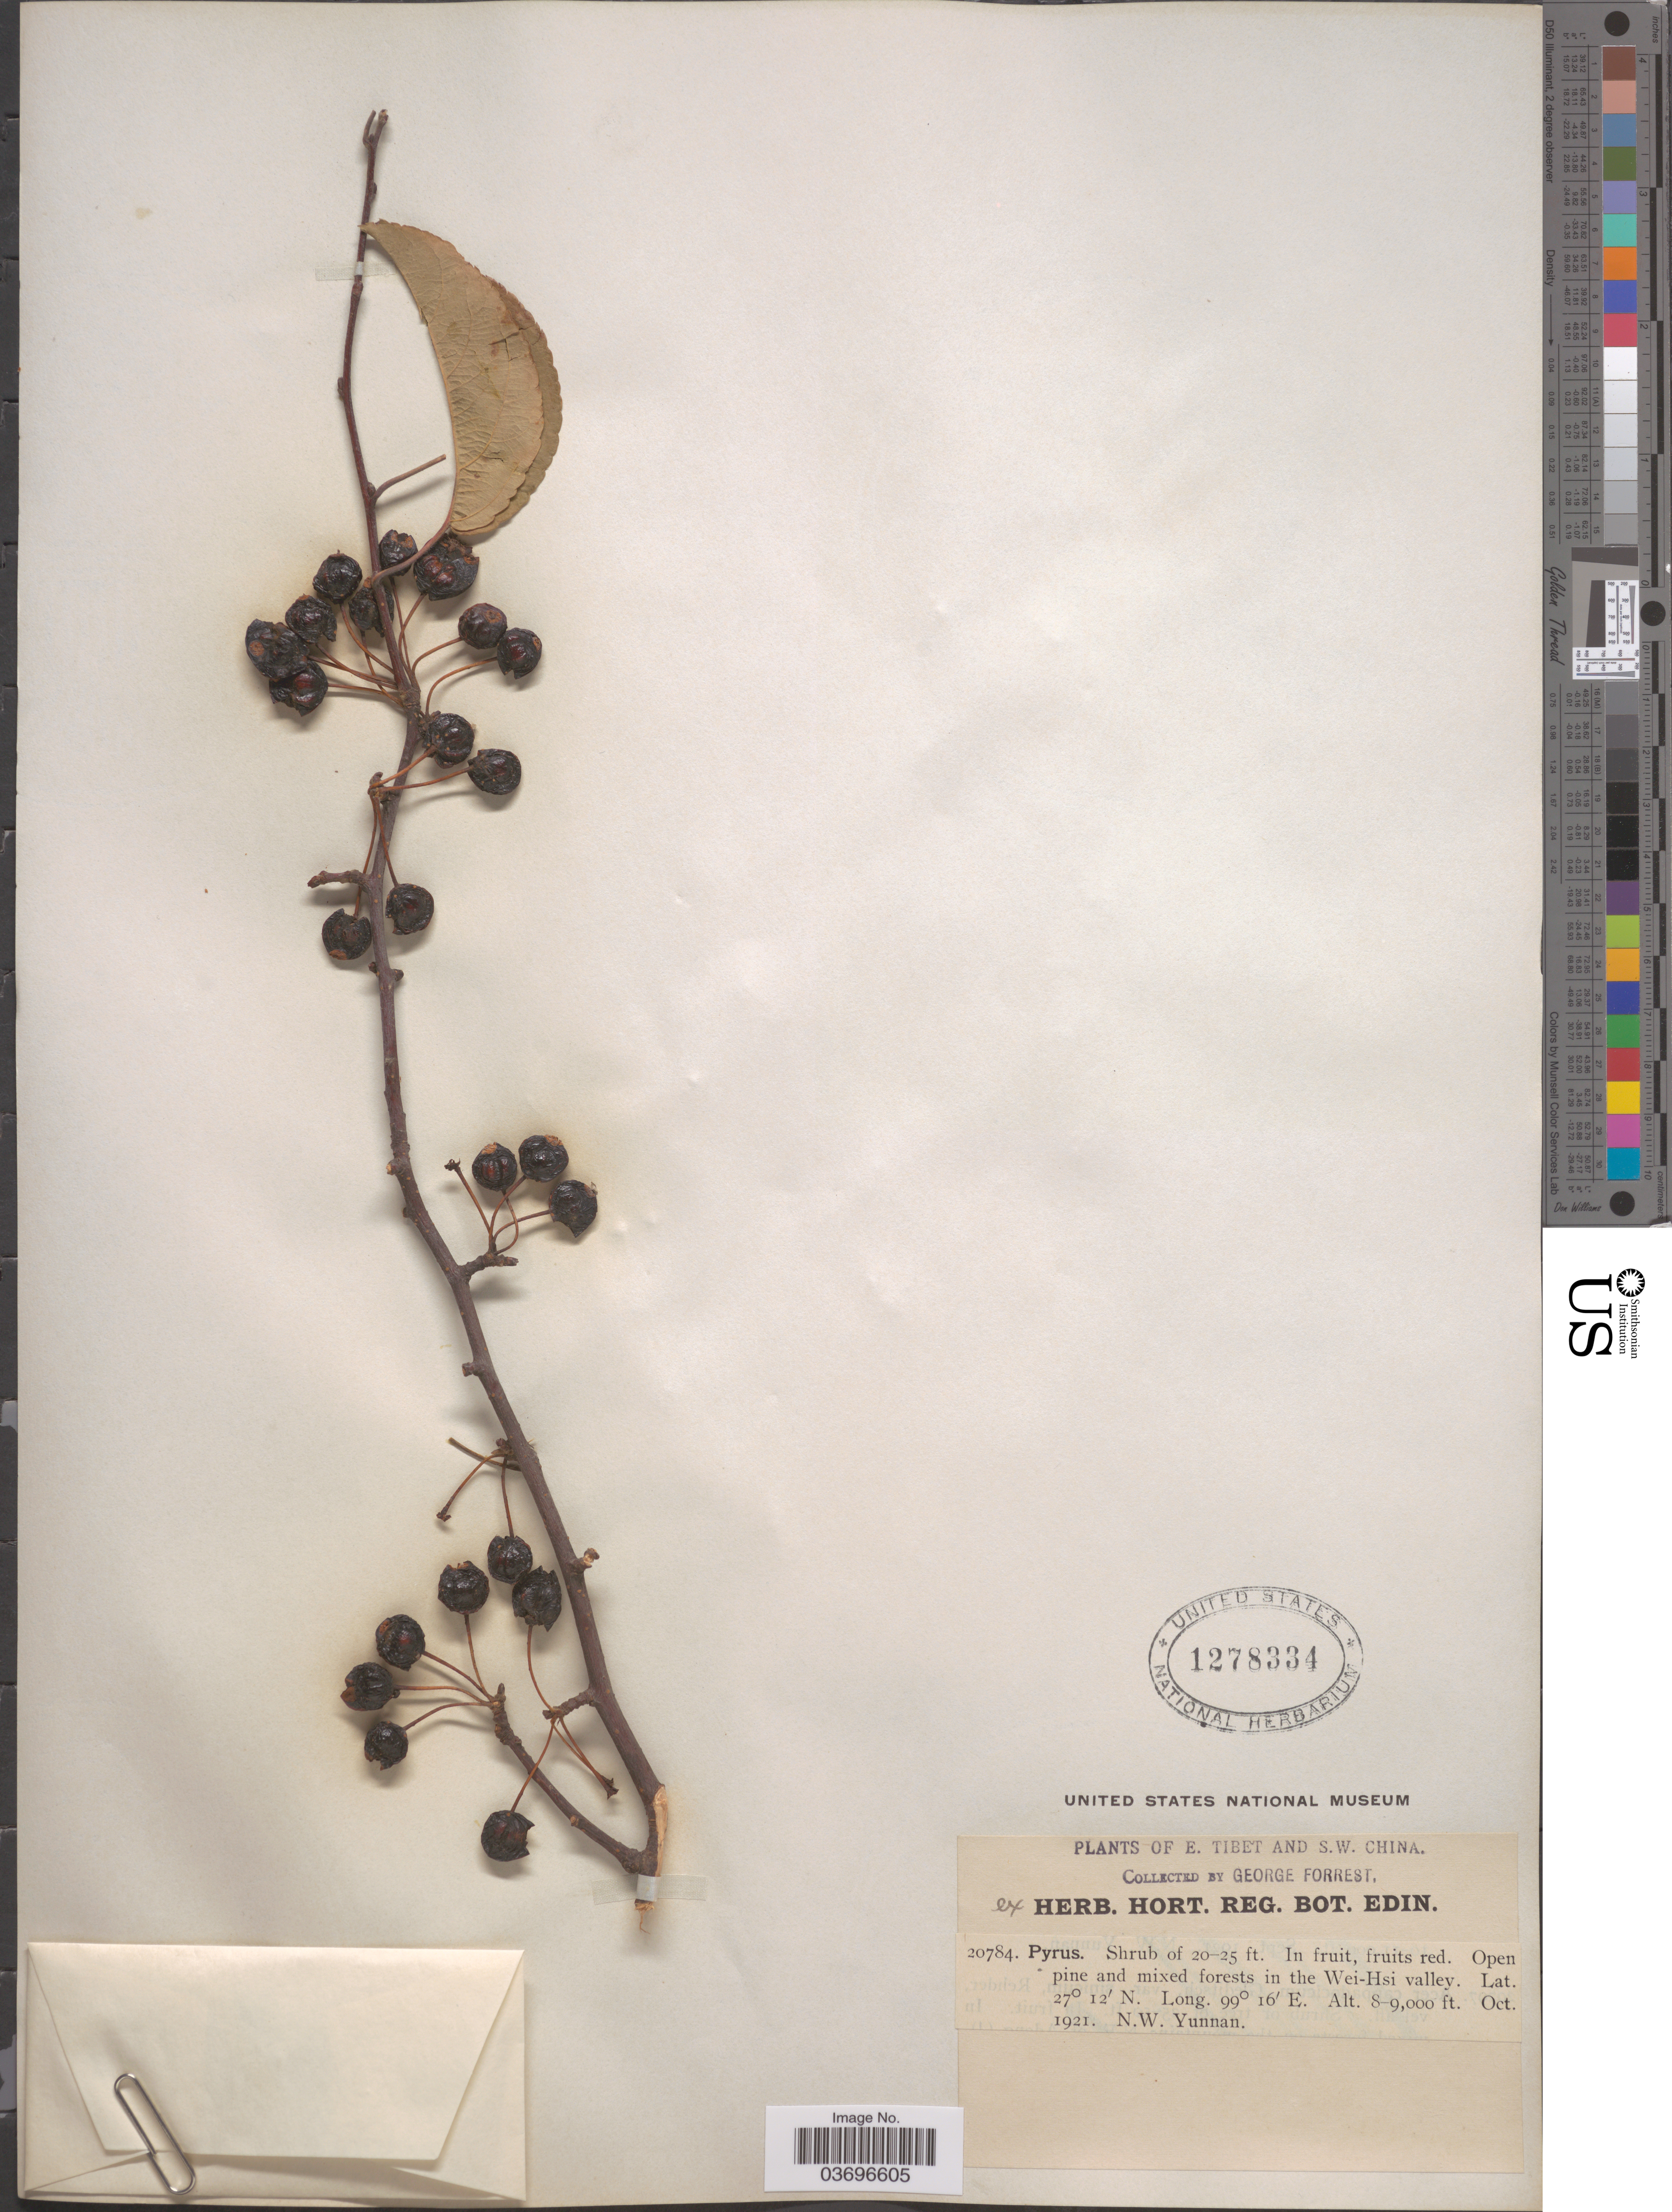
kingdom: Plantae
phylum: Tracheophyta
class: Magnoliopsida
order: Rosales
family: Rosaceae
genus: Pyrus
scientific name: Pyrus sp.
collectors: G. Forrest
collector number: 20784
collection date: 1921-10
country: China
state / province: Yunnan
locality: Open pine and mixed forests in the Wei-Hsi valley. N.W. Yunnan.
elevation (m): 2438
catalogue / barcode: US 1278334